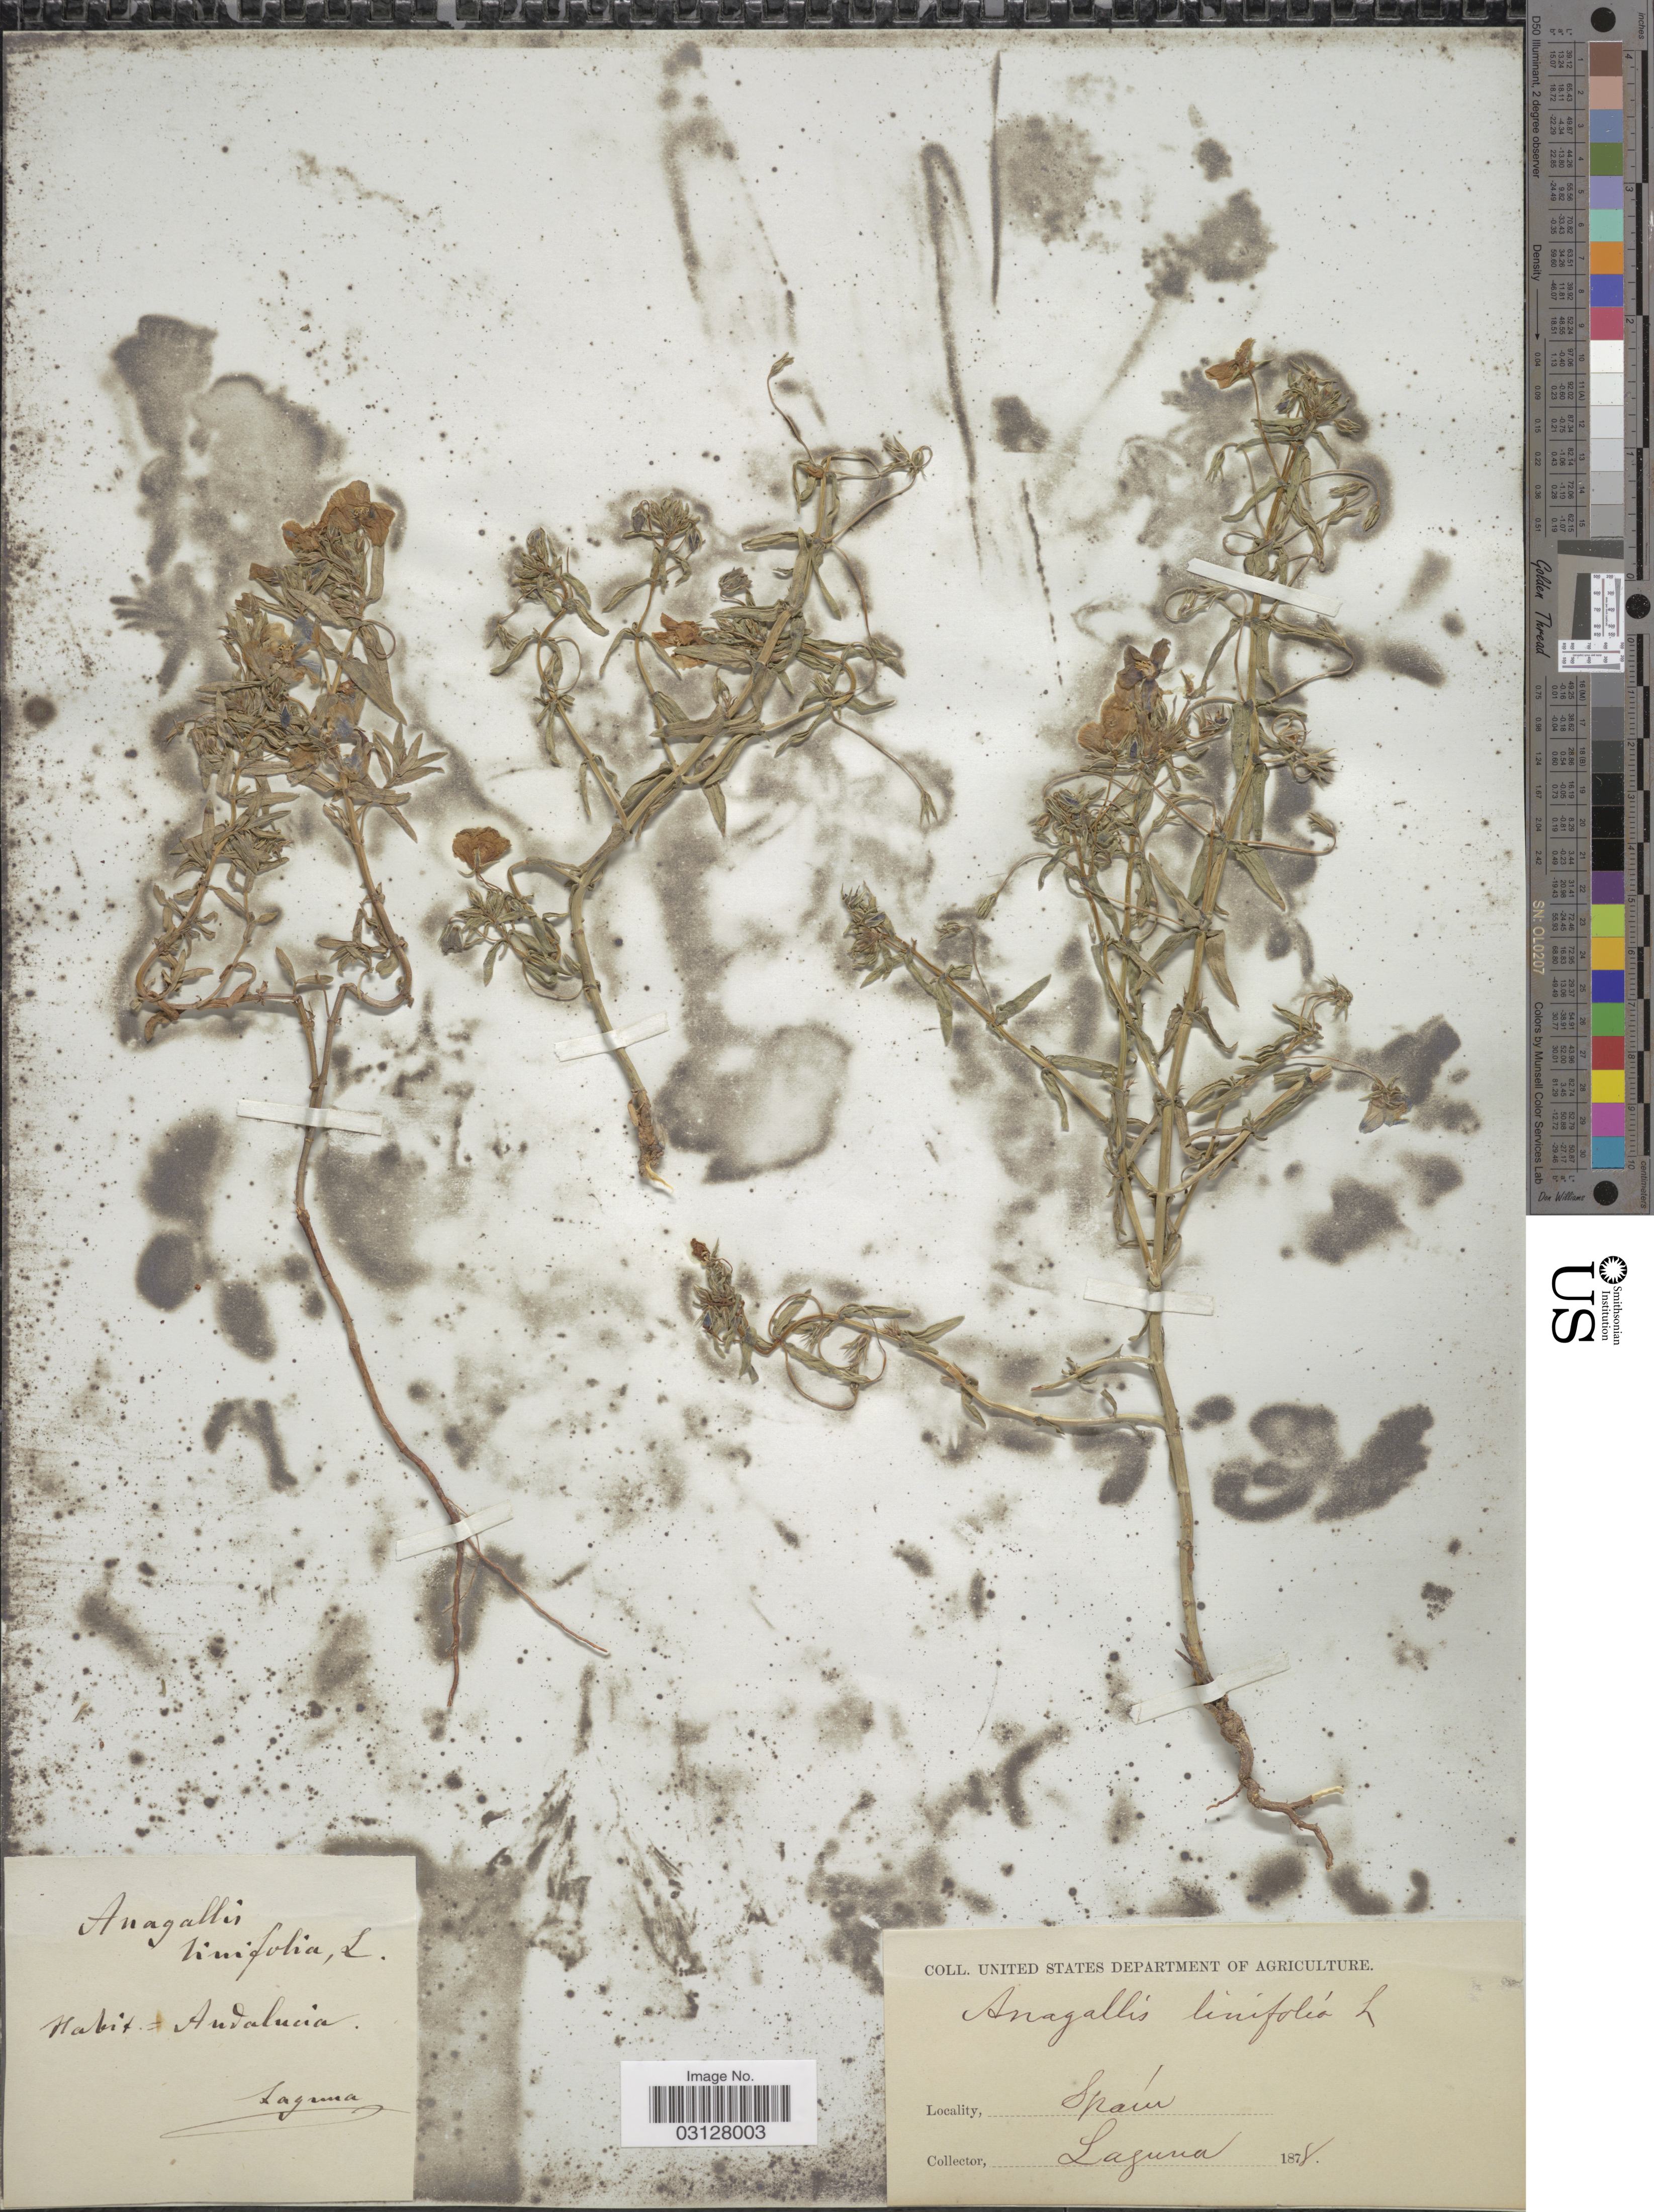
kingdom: Plantae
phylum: Tracheophyta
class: Magnoliopsida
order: Ericales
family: Primulaceae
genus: Anagallis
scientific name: Anagallis linifolia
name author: L.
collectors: -. Laguna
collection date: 1878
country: Spain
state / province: Andalucía